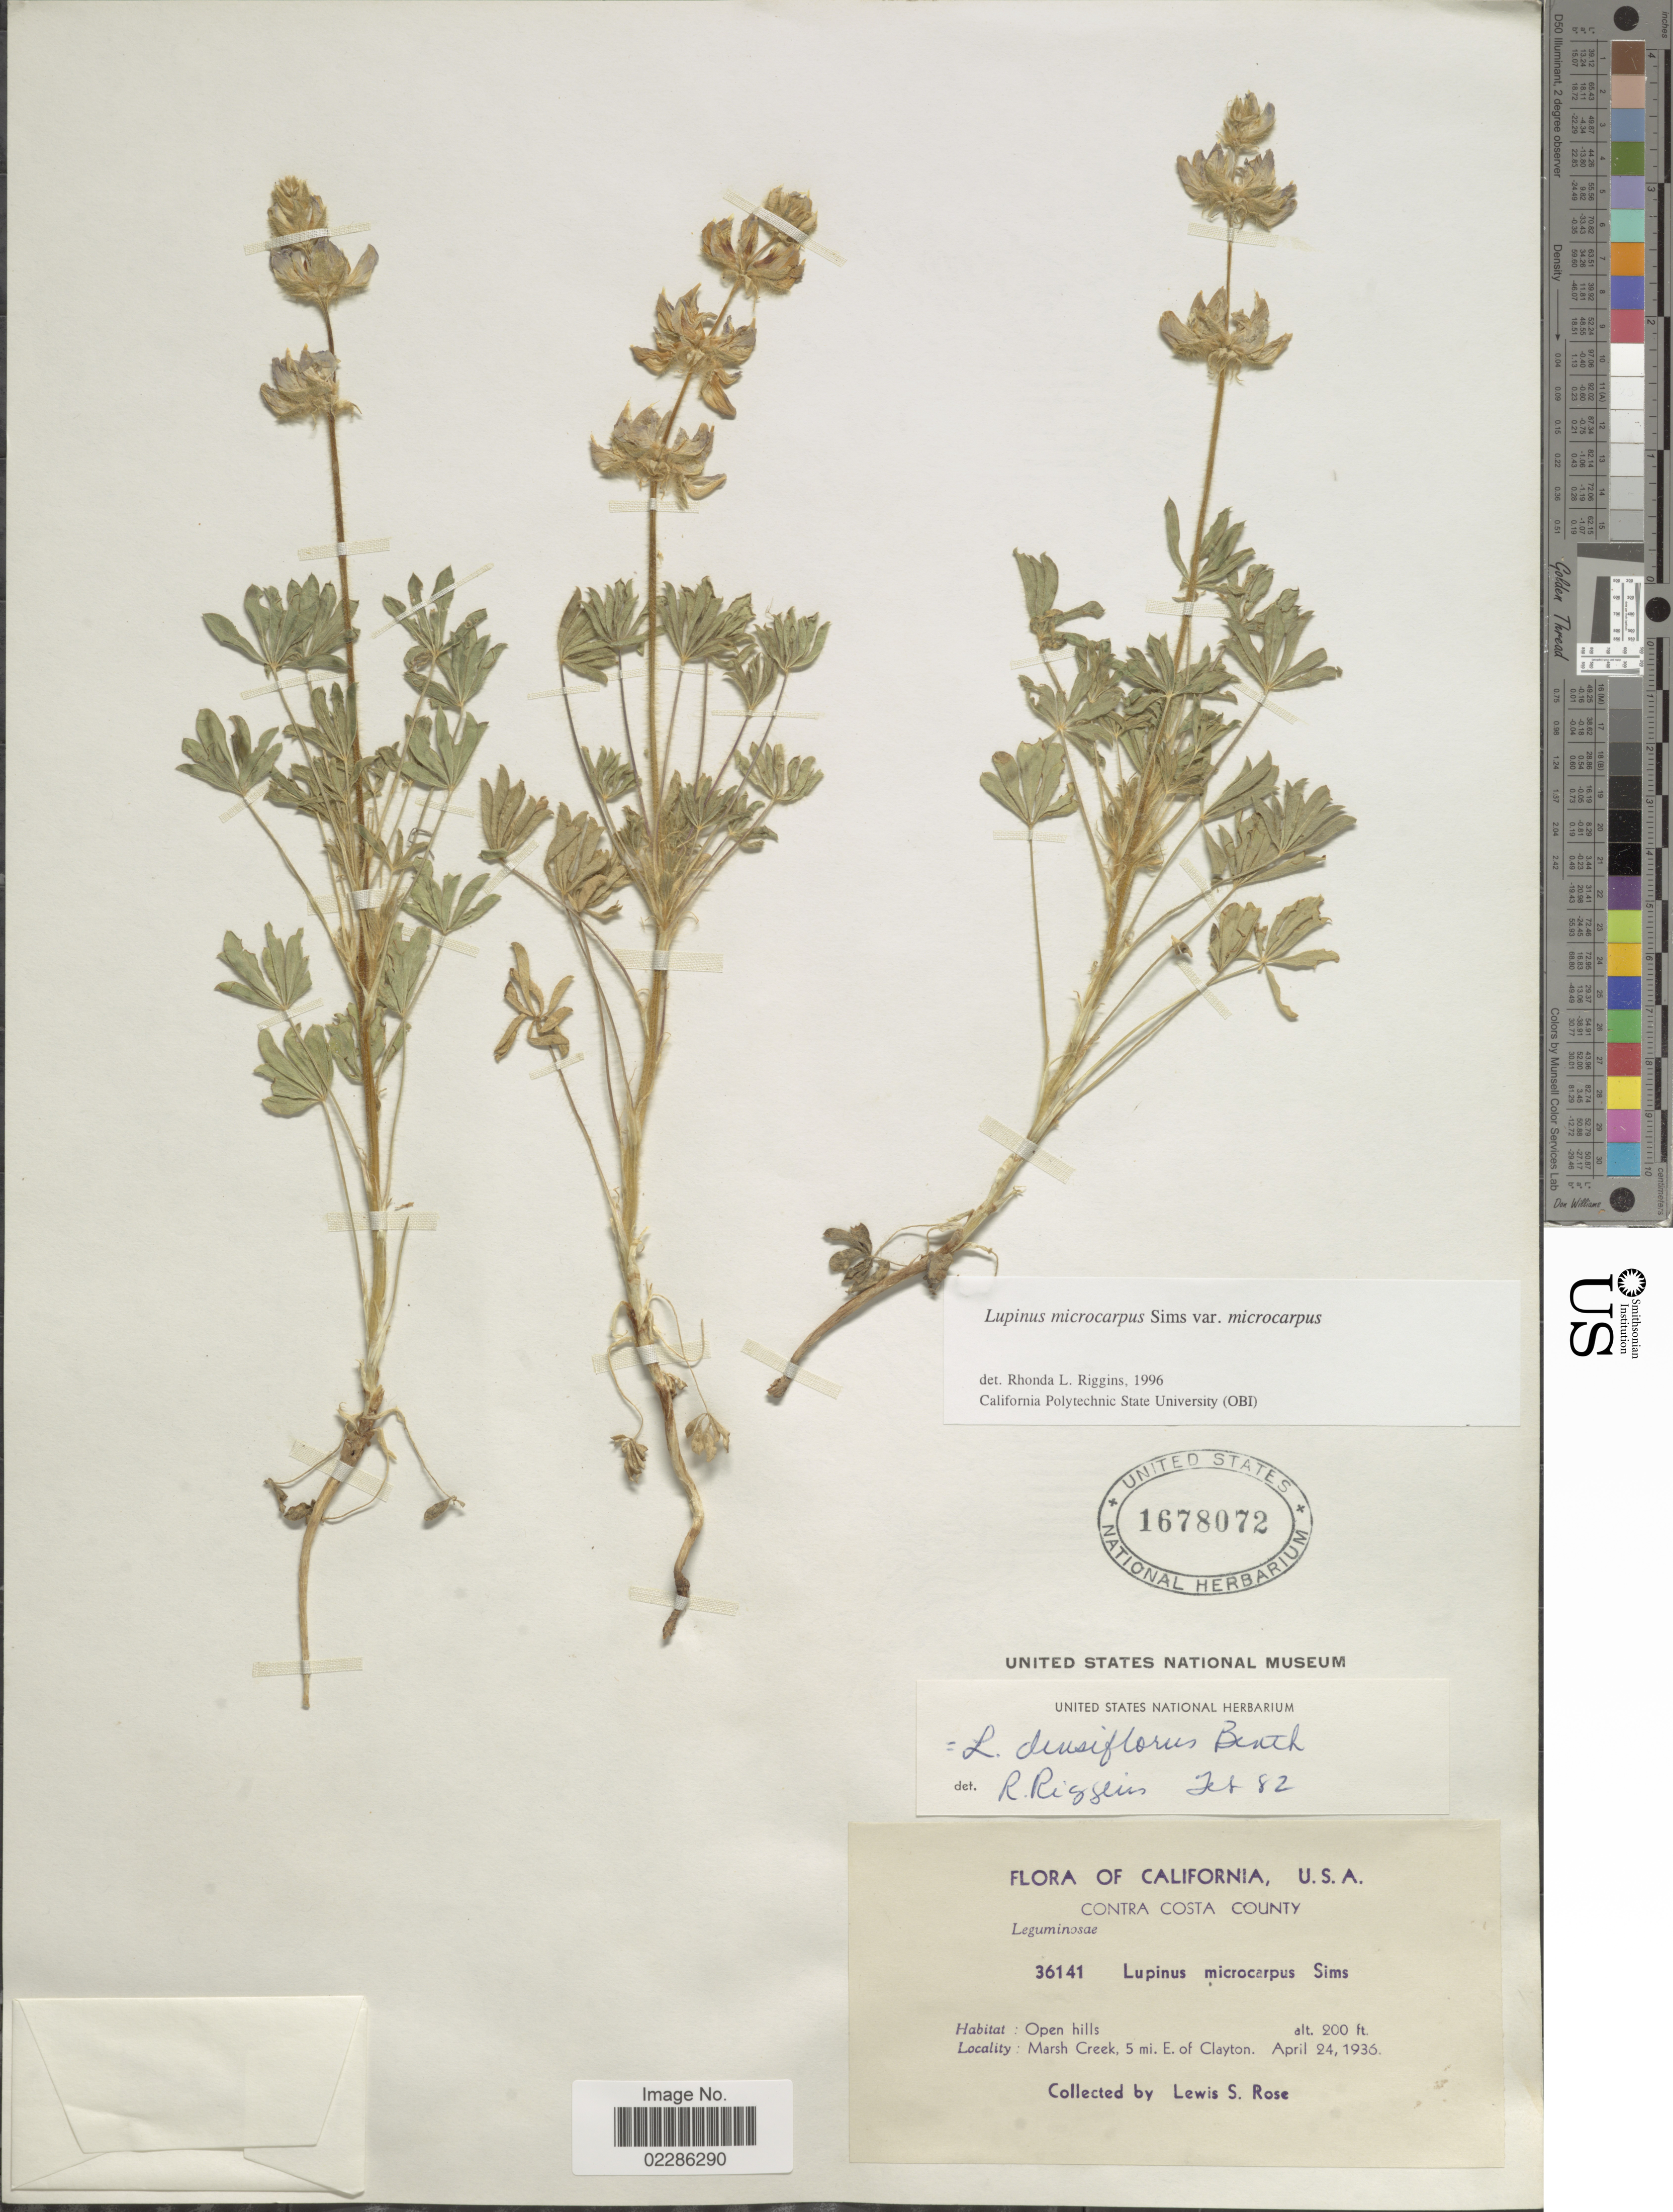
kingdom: Plantae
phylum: Tracheophyta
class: Magnoliopsida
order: Fabales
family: Fabaceae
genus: Lupinus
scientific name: Lupinus microcarpus var. microcarpus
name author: Sims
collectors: L. S. Rose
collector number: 36141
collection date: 1936-04-24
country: United States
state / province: California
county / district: Contra Costa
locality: Contra Costa County, Open hills, Marsh Creek, 5 mi E of Calyton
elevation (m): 61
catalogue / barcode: US 1678072